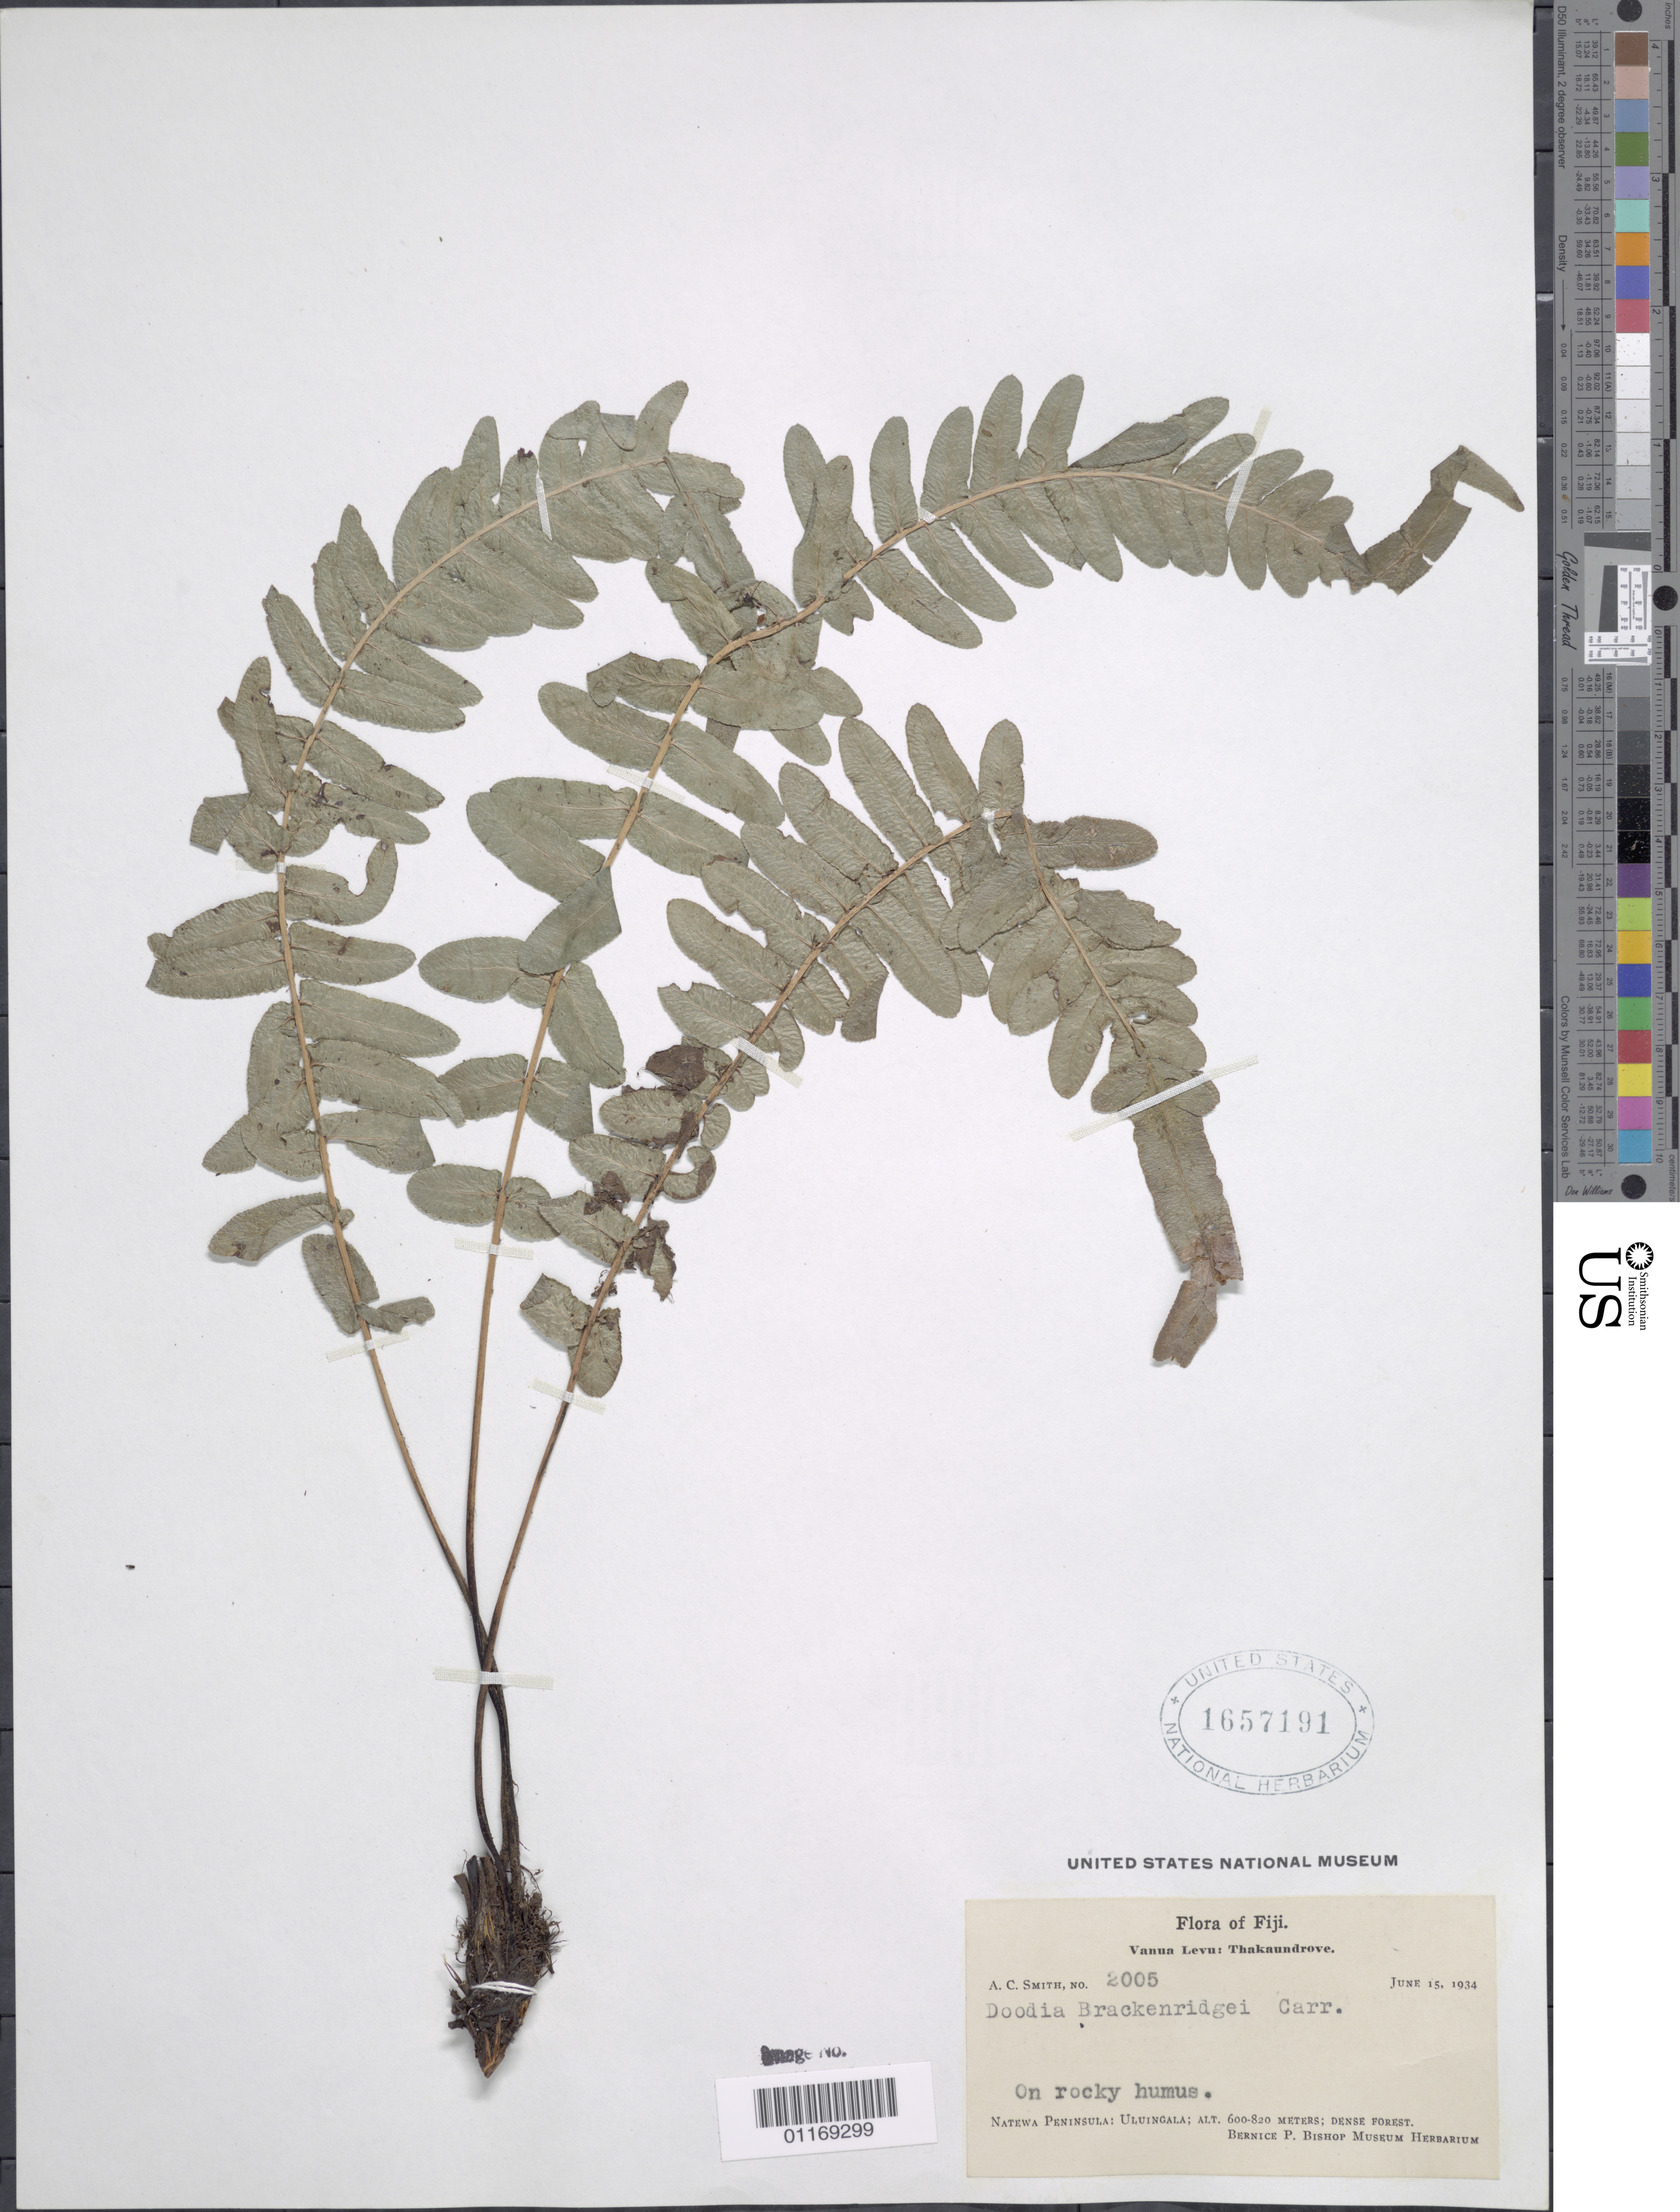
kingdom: Plantae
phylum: Tracheophyta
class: Polypodiopsida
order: Polypodiales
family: Blechnaceae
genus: Blechnum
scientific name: Blechnum brackenridgei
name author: (Carruth.) Perrie & Brownsey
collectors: A. C. Smith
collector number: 2005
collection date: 1934-06-15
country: Fiji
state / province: Vanua Levu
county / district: Thakaundrove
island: Vanua Levu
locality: Natewa Peninsula Uluingala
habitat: Dense forest.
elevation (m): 600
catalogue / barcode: US 1657191